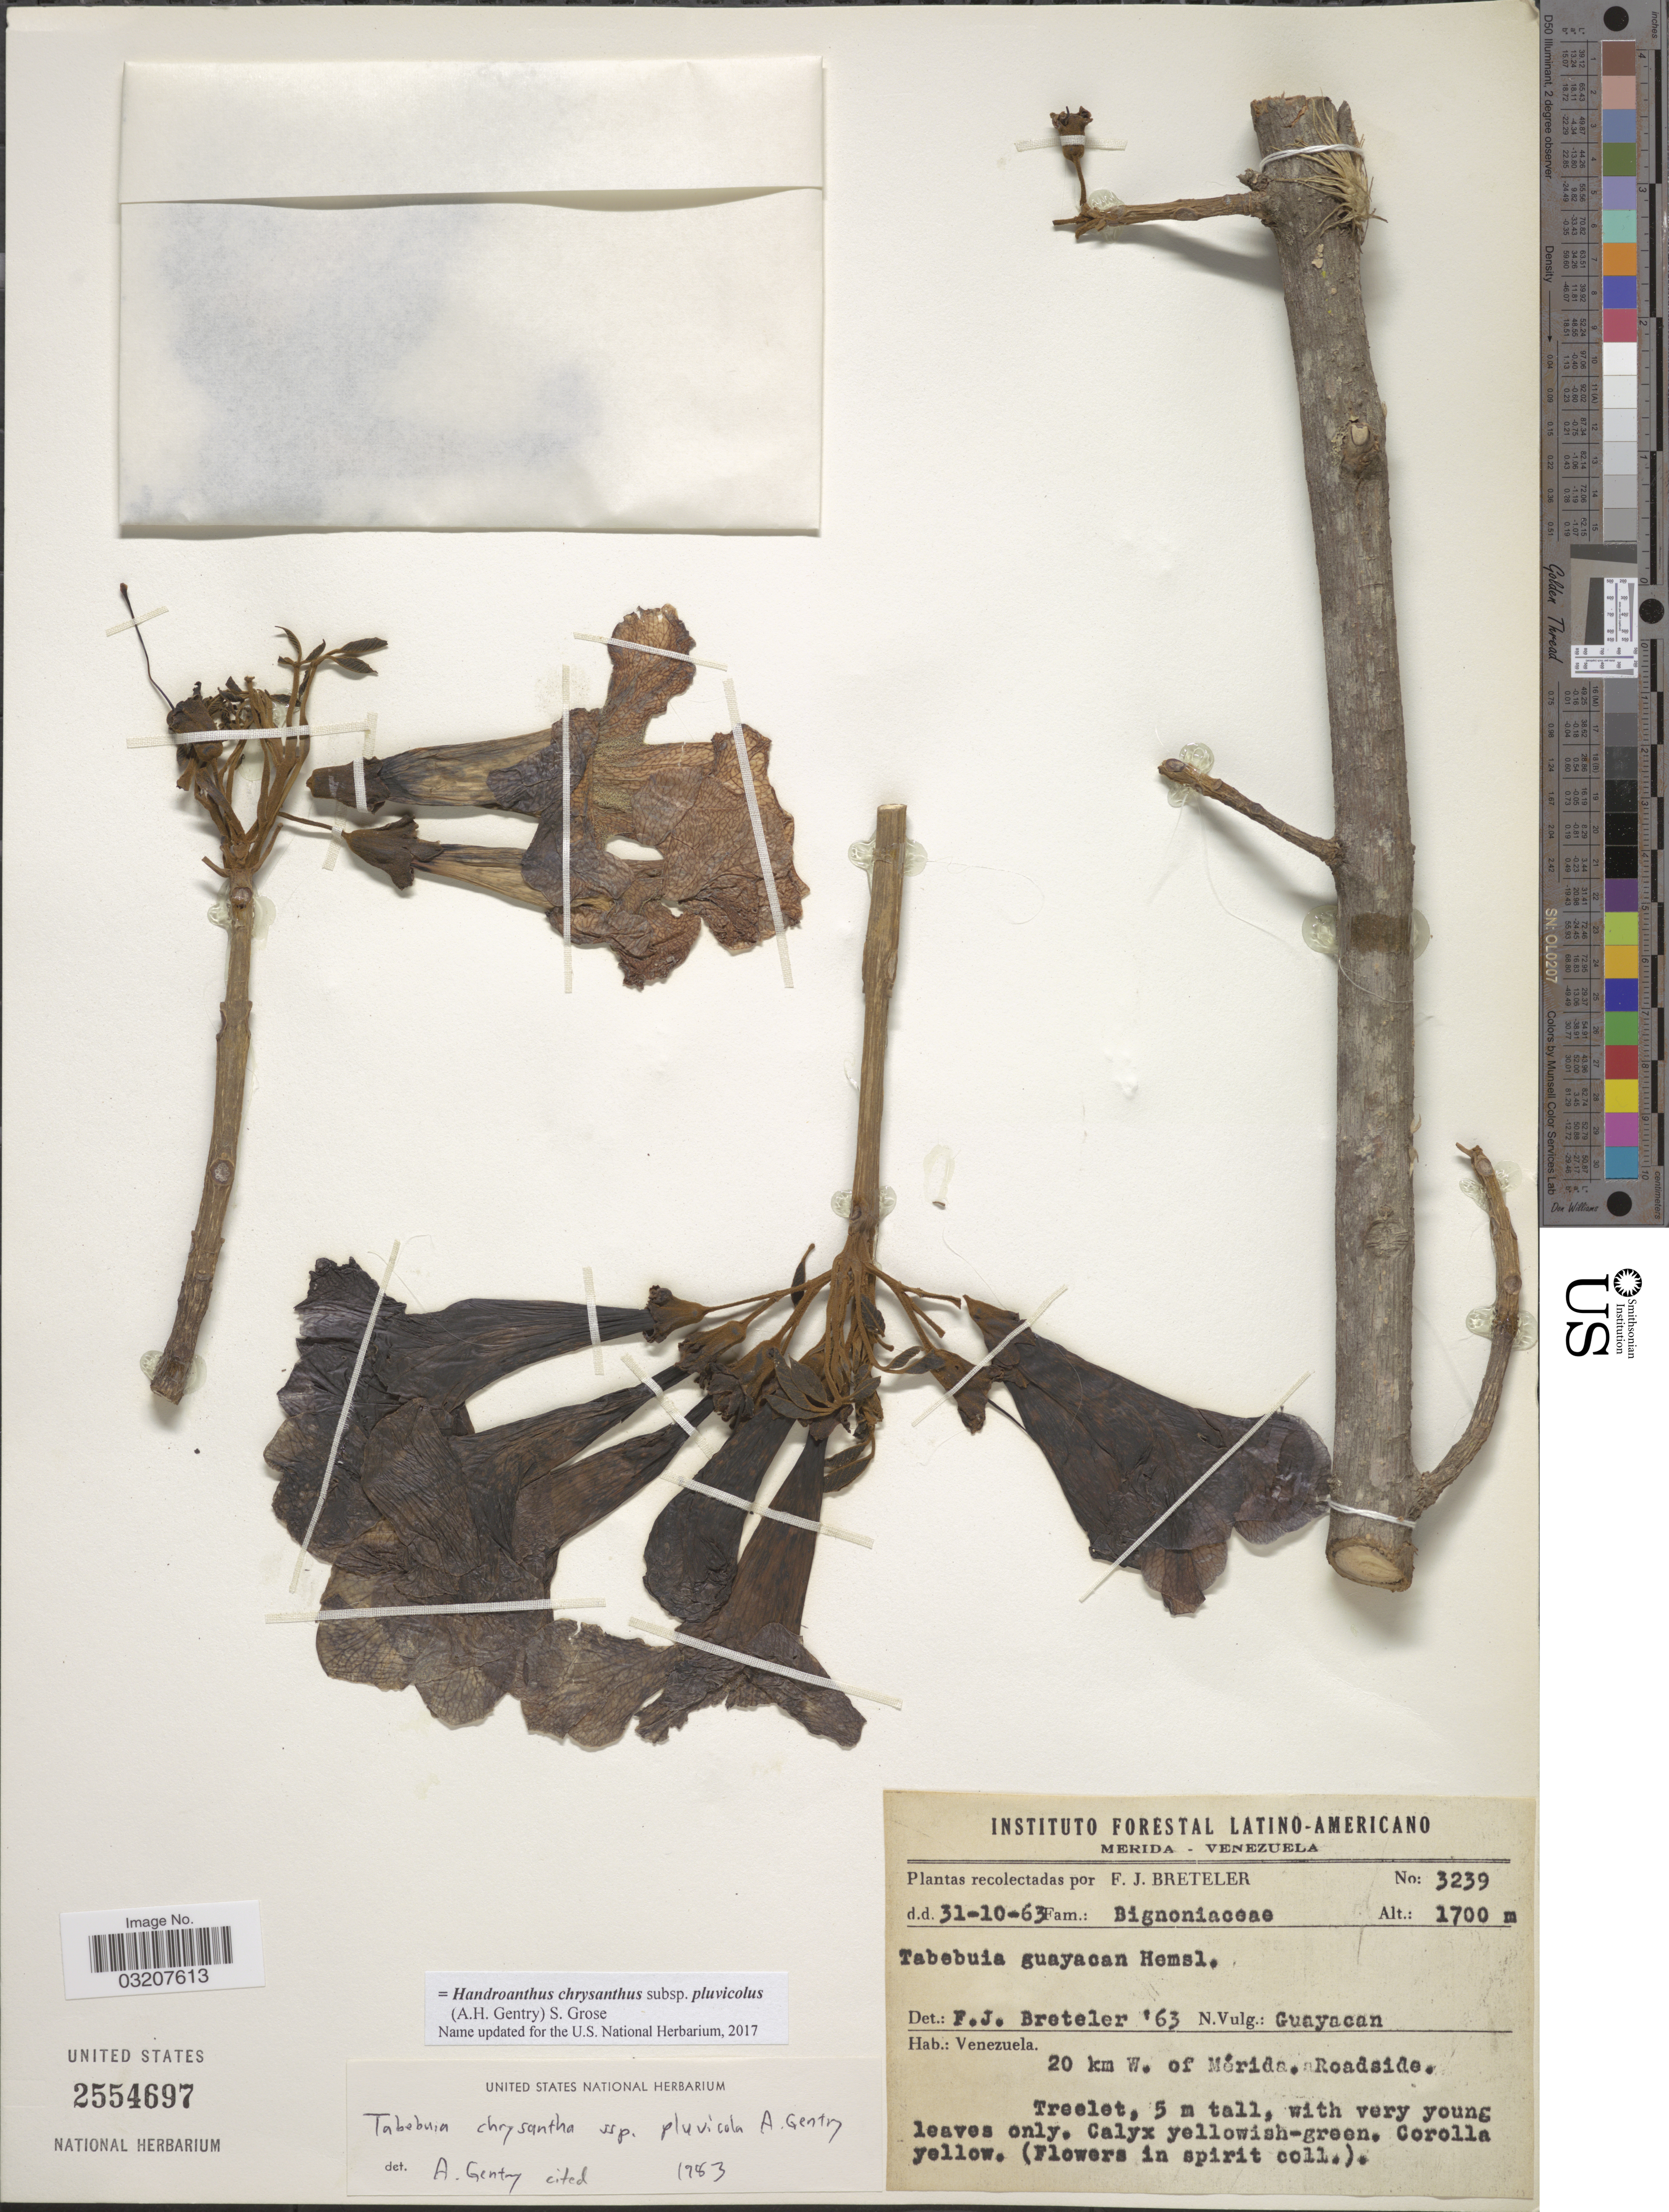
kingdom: Plantae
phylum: Tracheophyta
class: Magnoliopsida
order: Lamiales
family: Bignoniaceae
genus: Handroanthus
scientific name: Handroanthus chrysanthus subsp. pluvicolus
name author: (A.H. Gentry) S.O. Grose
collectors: F. J. Breteler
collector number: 3239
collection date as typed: Transcribed d/m/y: 31/10/63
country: Venezuela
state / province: Mérida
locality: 20 km W. of Mérida.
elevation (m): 1700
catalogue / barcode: US 2554697